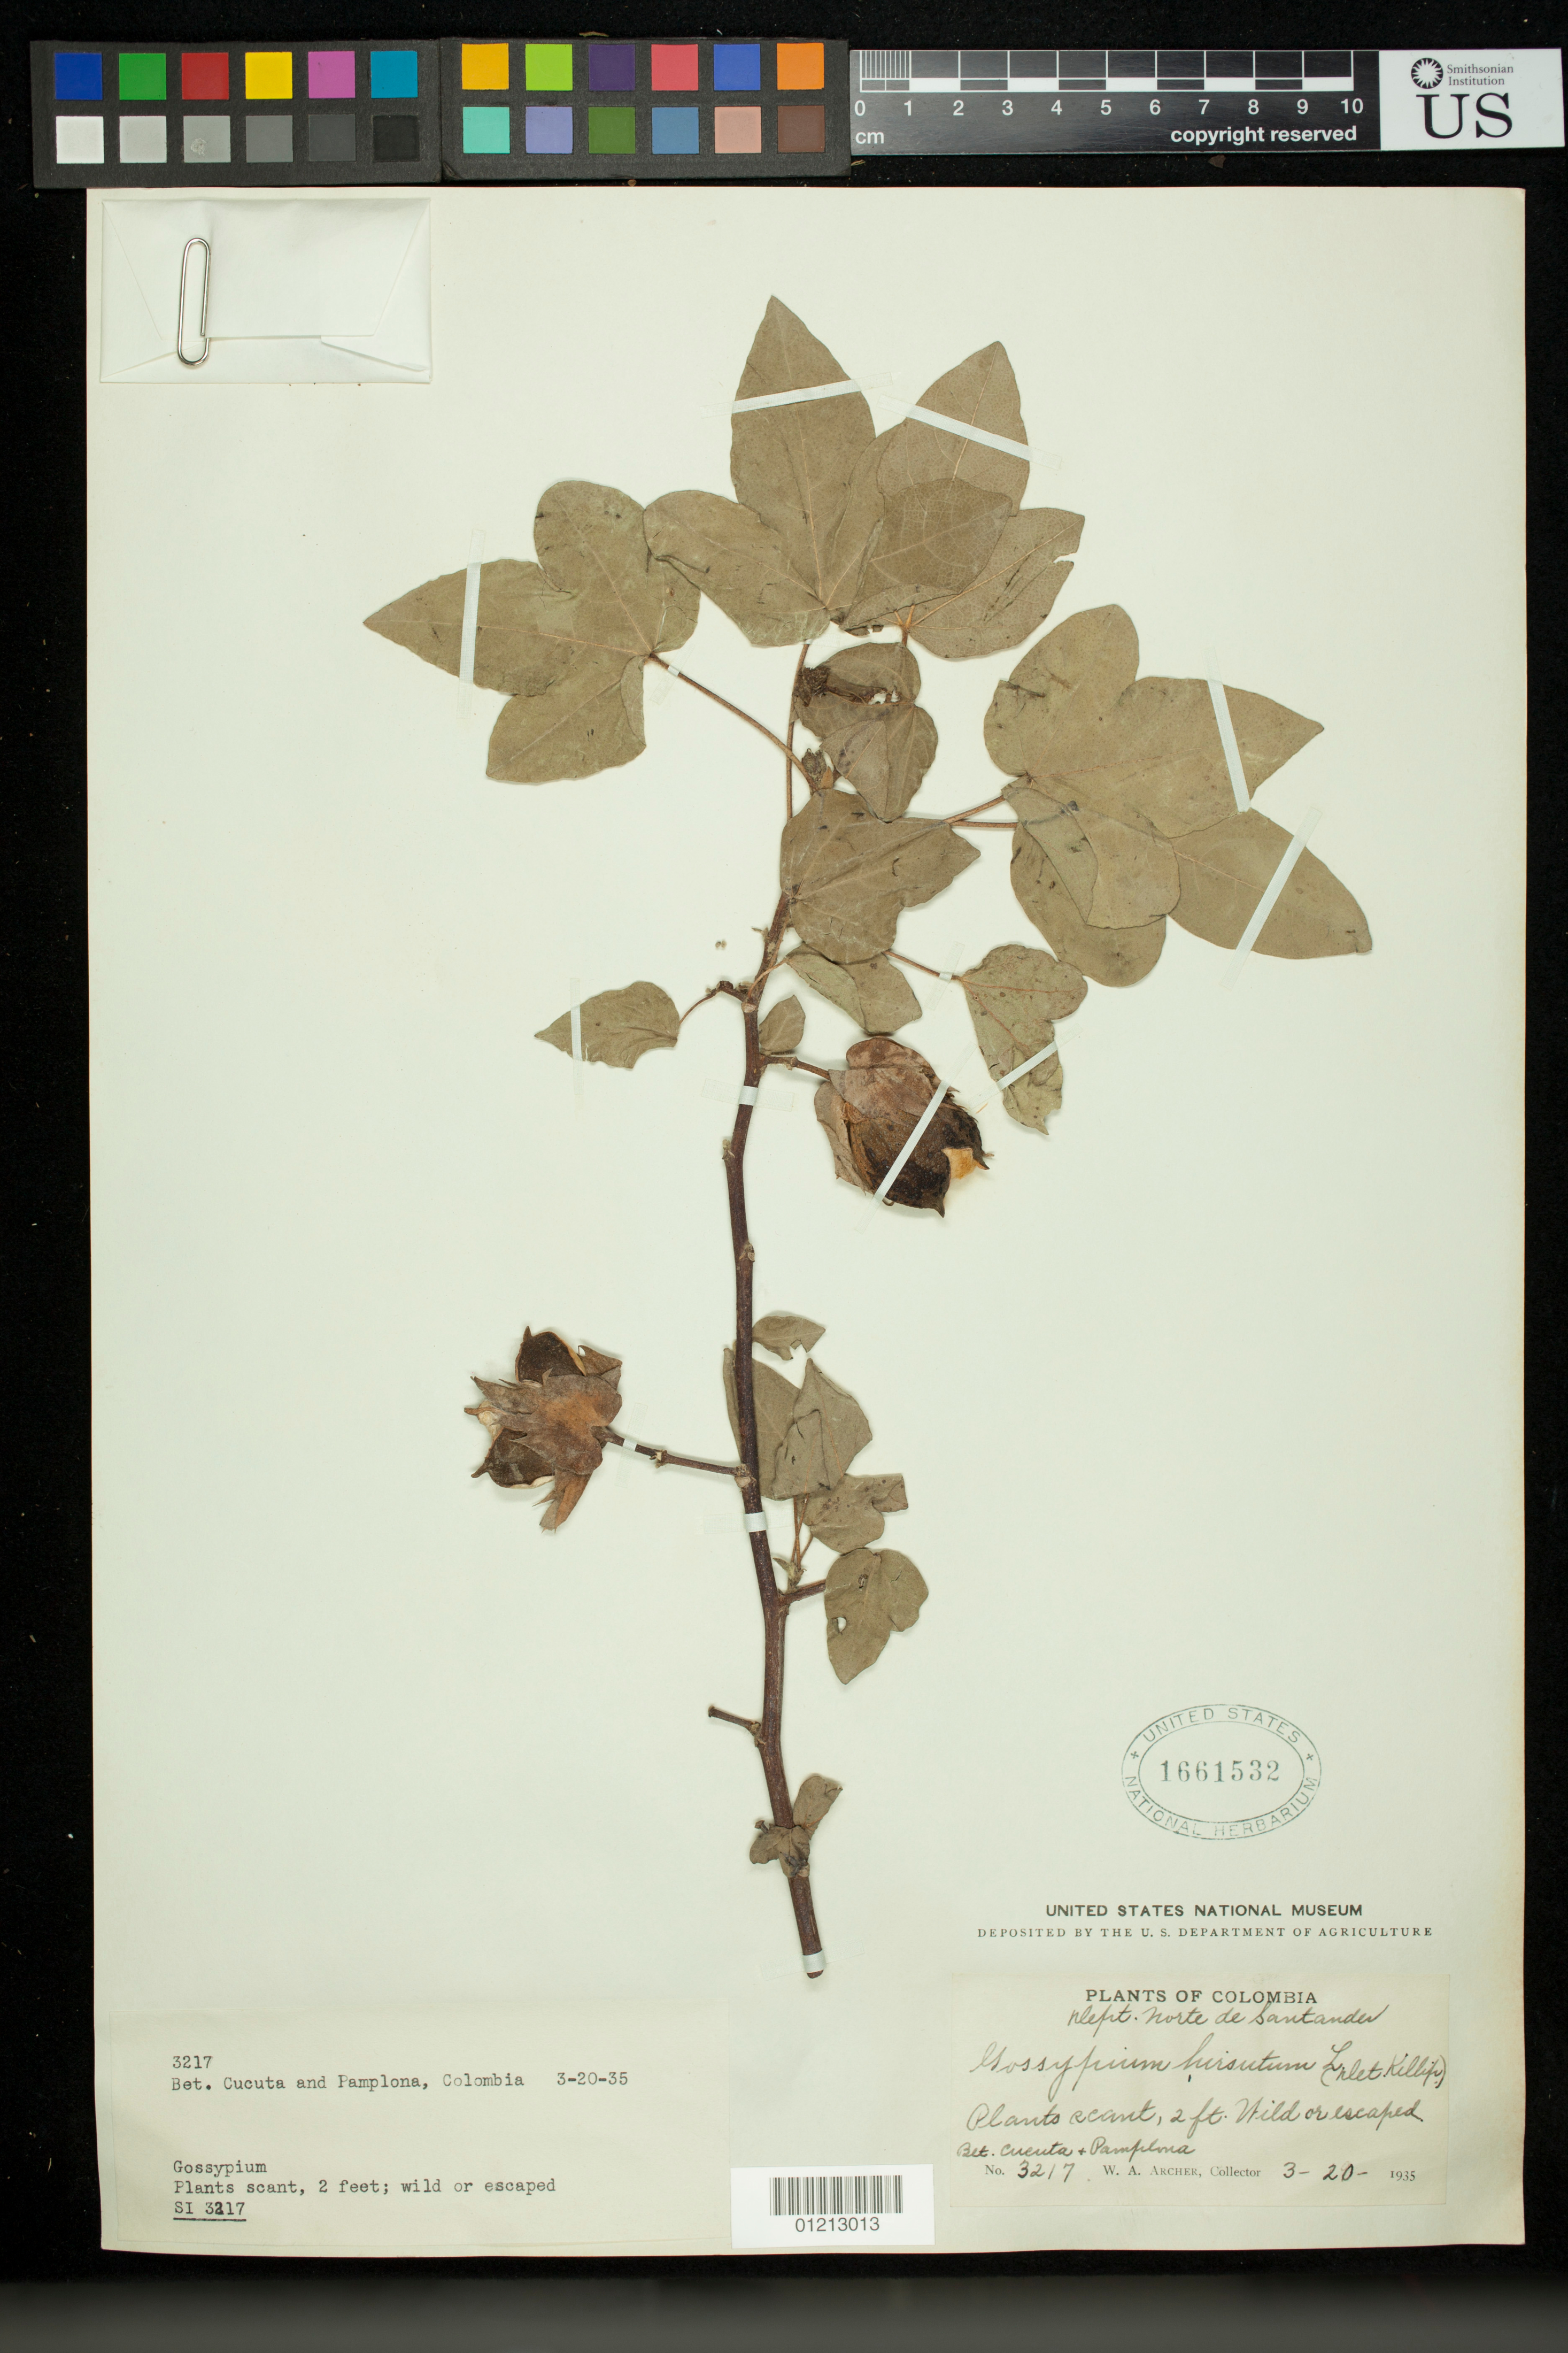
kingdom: Plantae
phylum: Tracheophyta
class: Magnoliopsida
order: Malvales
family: Malvaceae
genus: Gossypium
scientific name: Gossypium hirsutum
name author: L.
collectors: W. A. Archer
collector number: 3217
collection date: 1935-03-20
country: Colombia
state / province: Norte de Santander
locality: Bet. Cuenta + Pamplona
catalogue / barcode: US 1661532